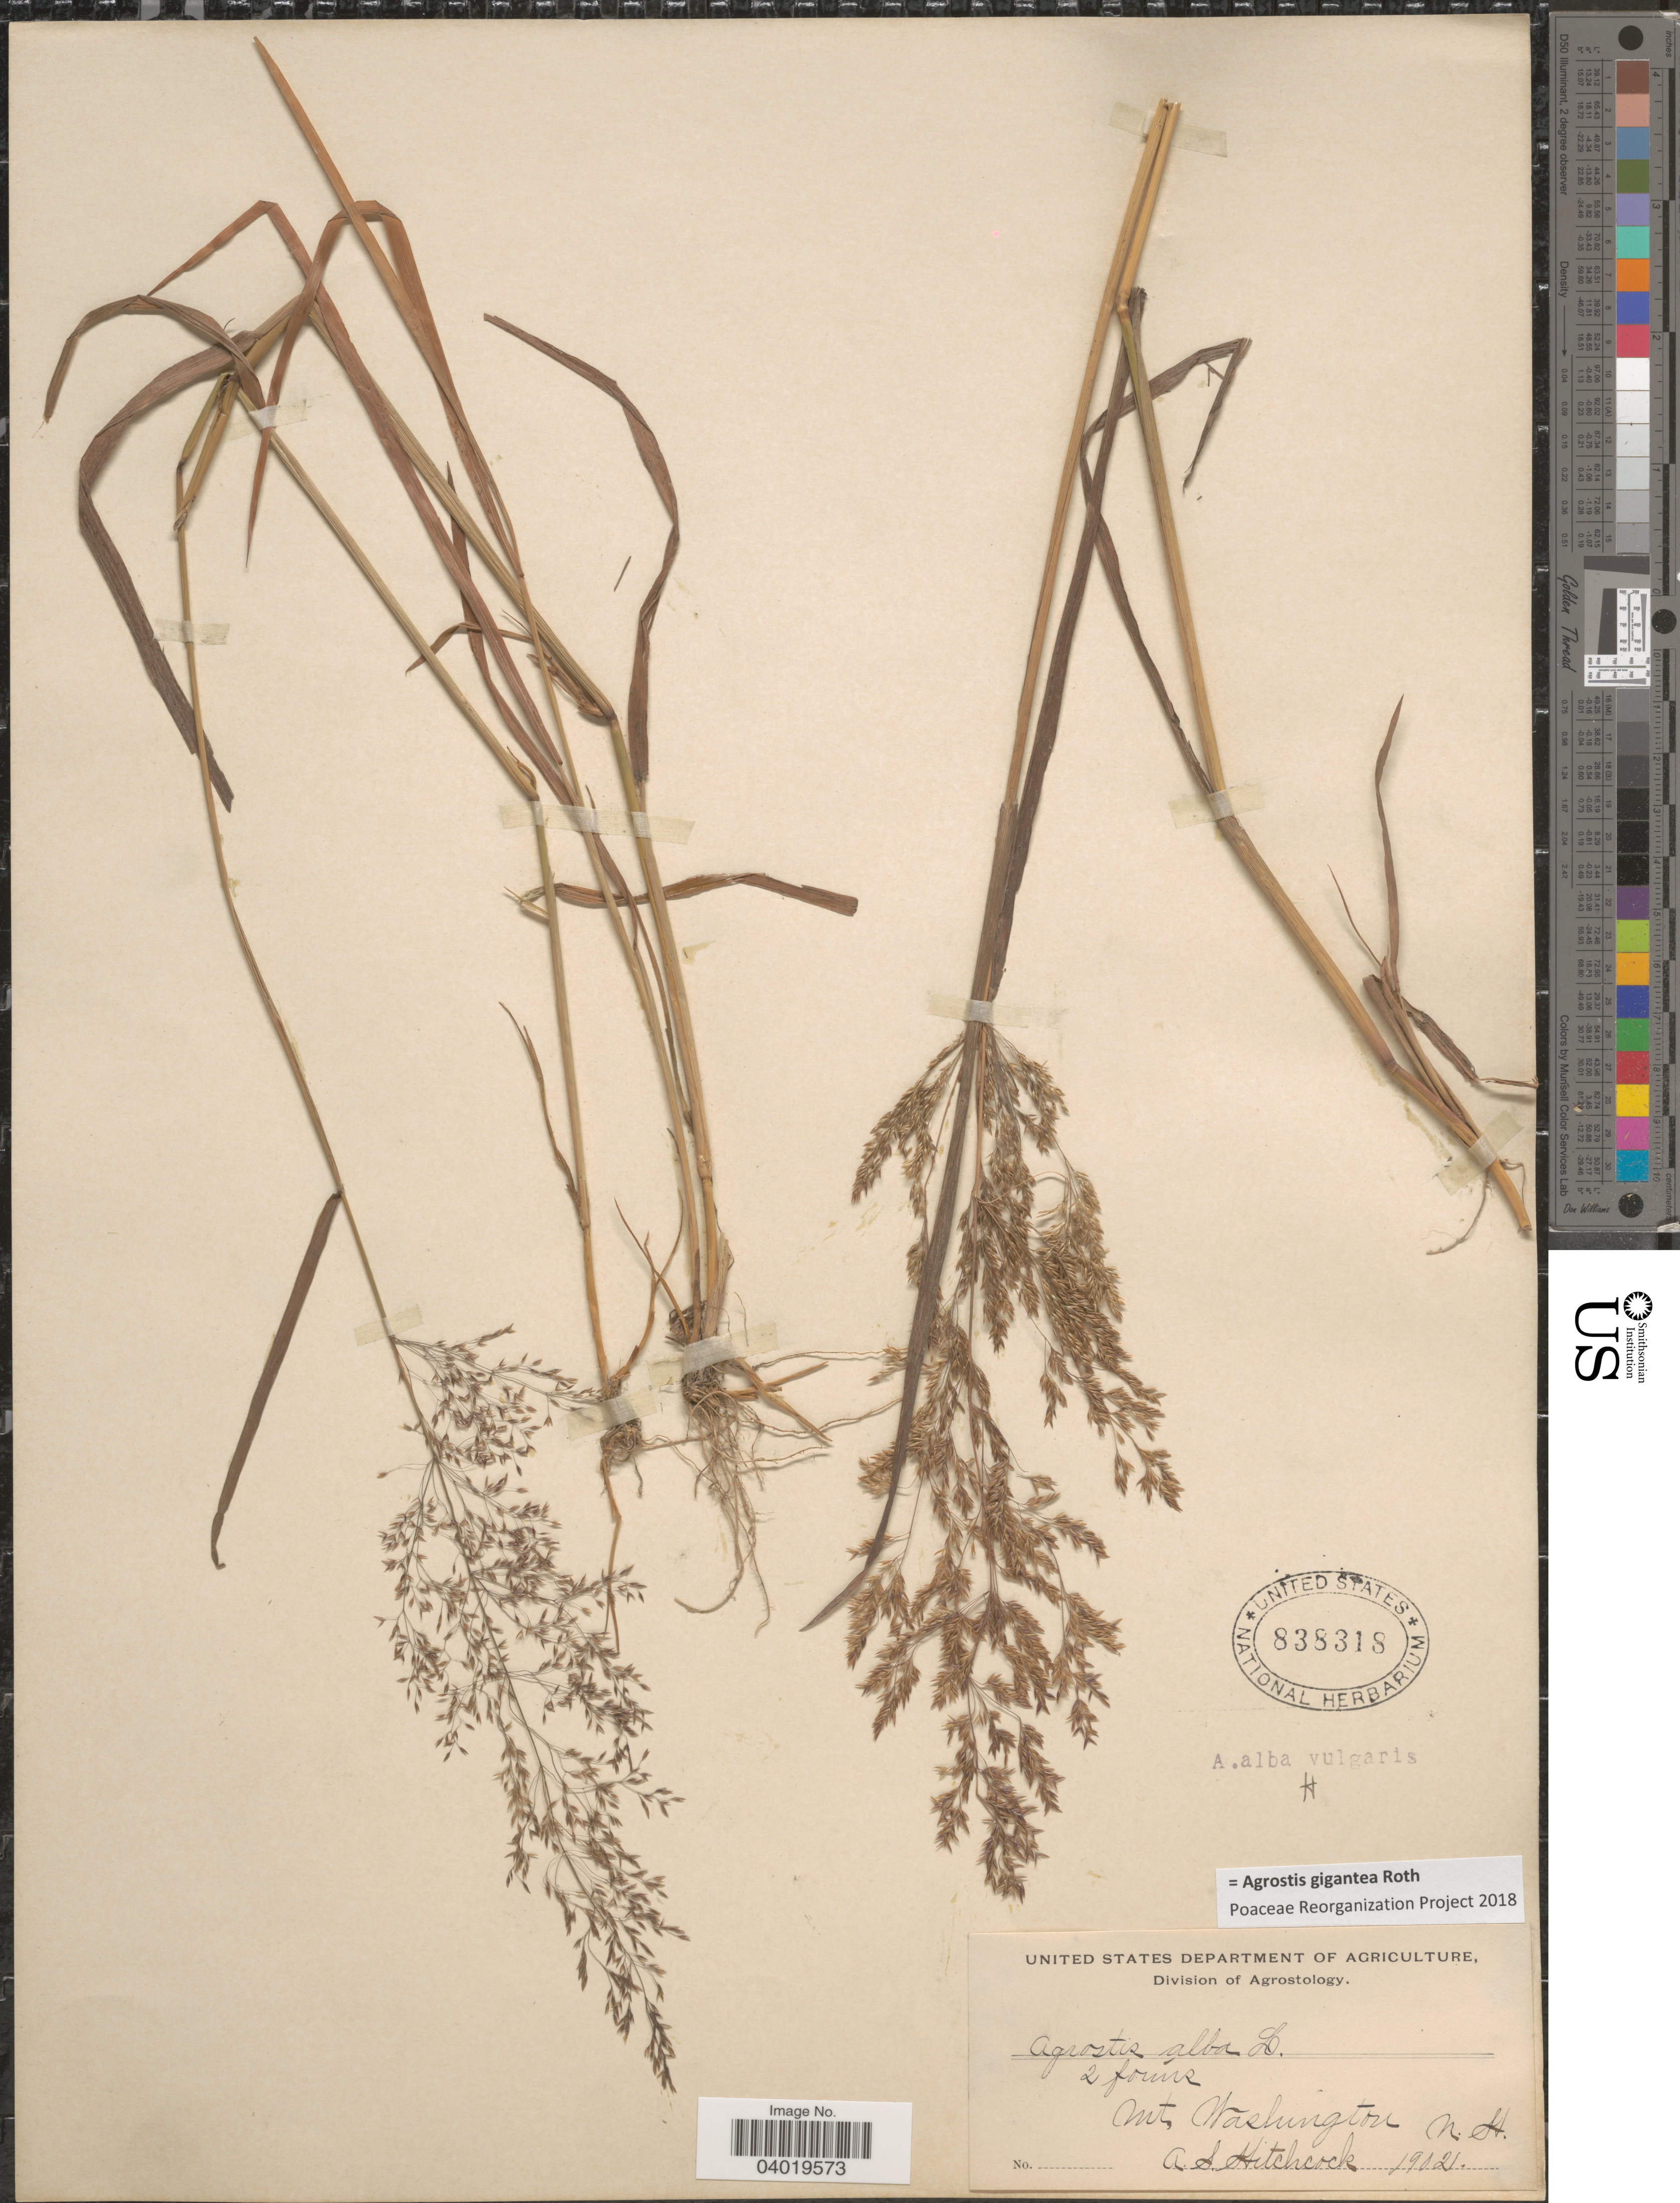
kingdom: Plantae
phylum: Tracheophyta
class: Liliopsida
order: Poales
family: Poaceae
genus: Agrostis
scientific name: Agrostis gigantea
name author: Roth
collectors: A. S. Hitchcock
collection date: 1902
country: United States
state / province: New Hampshire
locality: Mt. Washington.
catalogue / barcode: US 838318